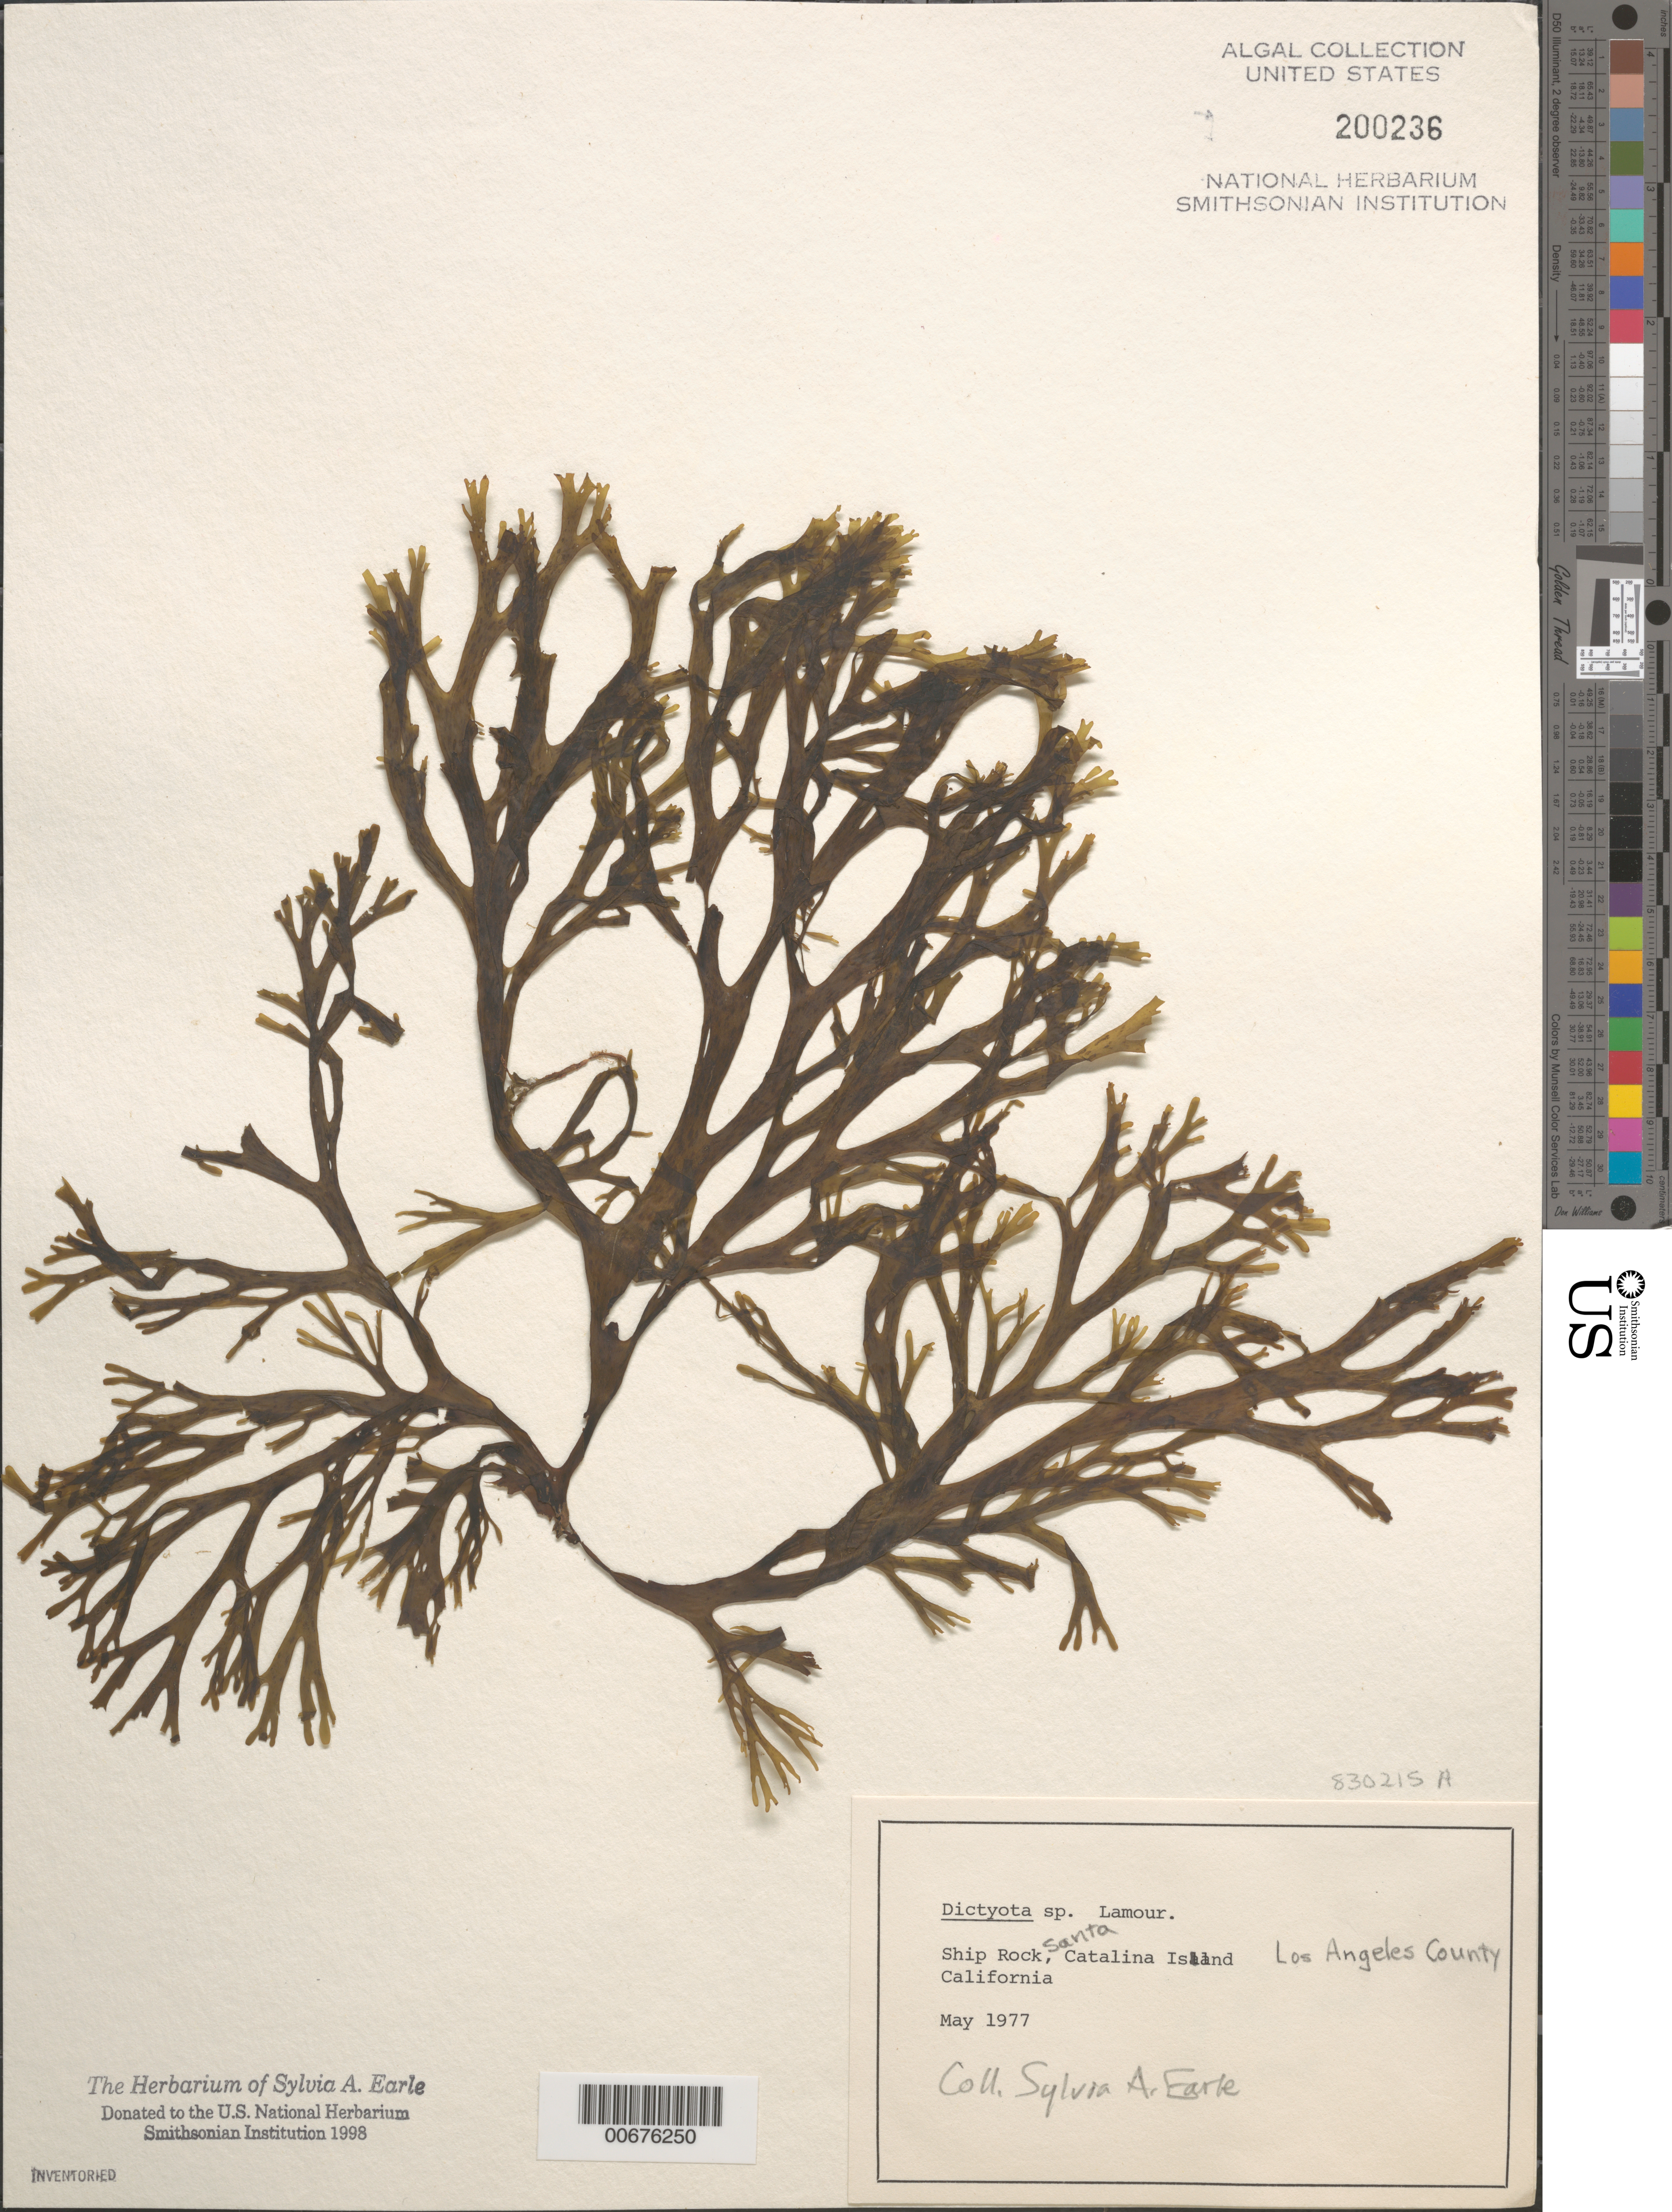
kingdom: Chromista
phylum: Ochrophyta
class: Phaeophyceae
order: Dictyotales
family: Dictyotaceae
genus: Dictyota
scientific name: Dictyota sp.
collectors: S. A. Earle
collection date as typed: May 1977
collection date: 1977-05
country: United States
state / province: California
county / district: Los Angeles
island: Santa Catalina Island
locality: Ship Rock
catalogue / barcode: US 200236